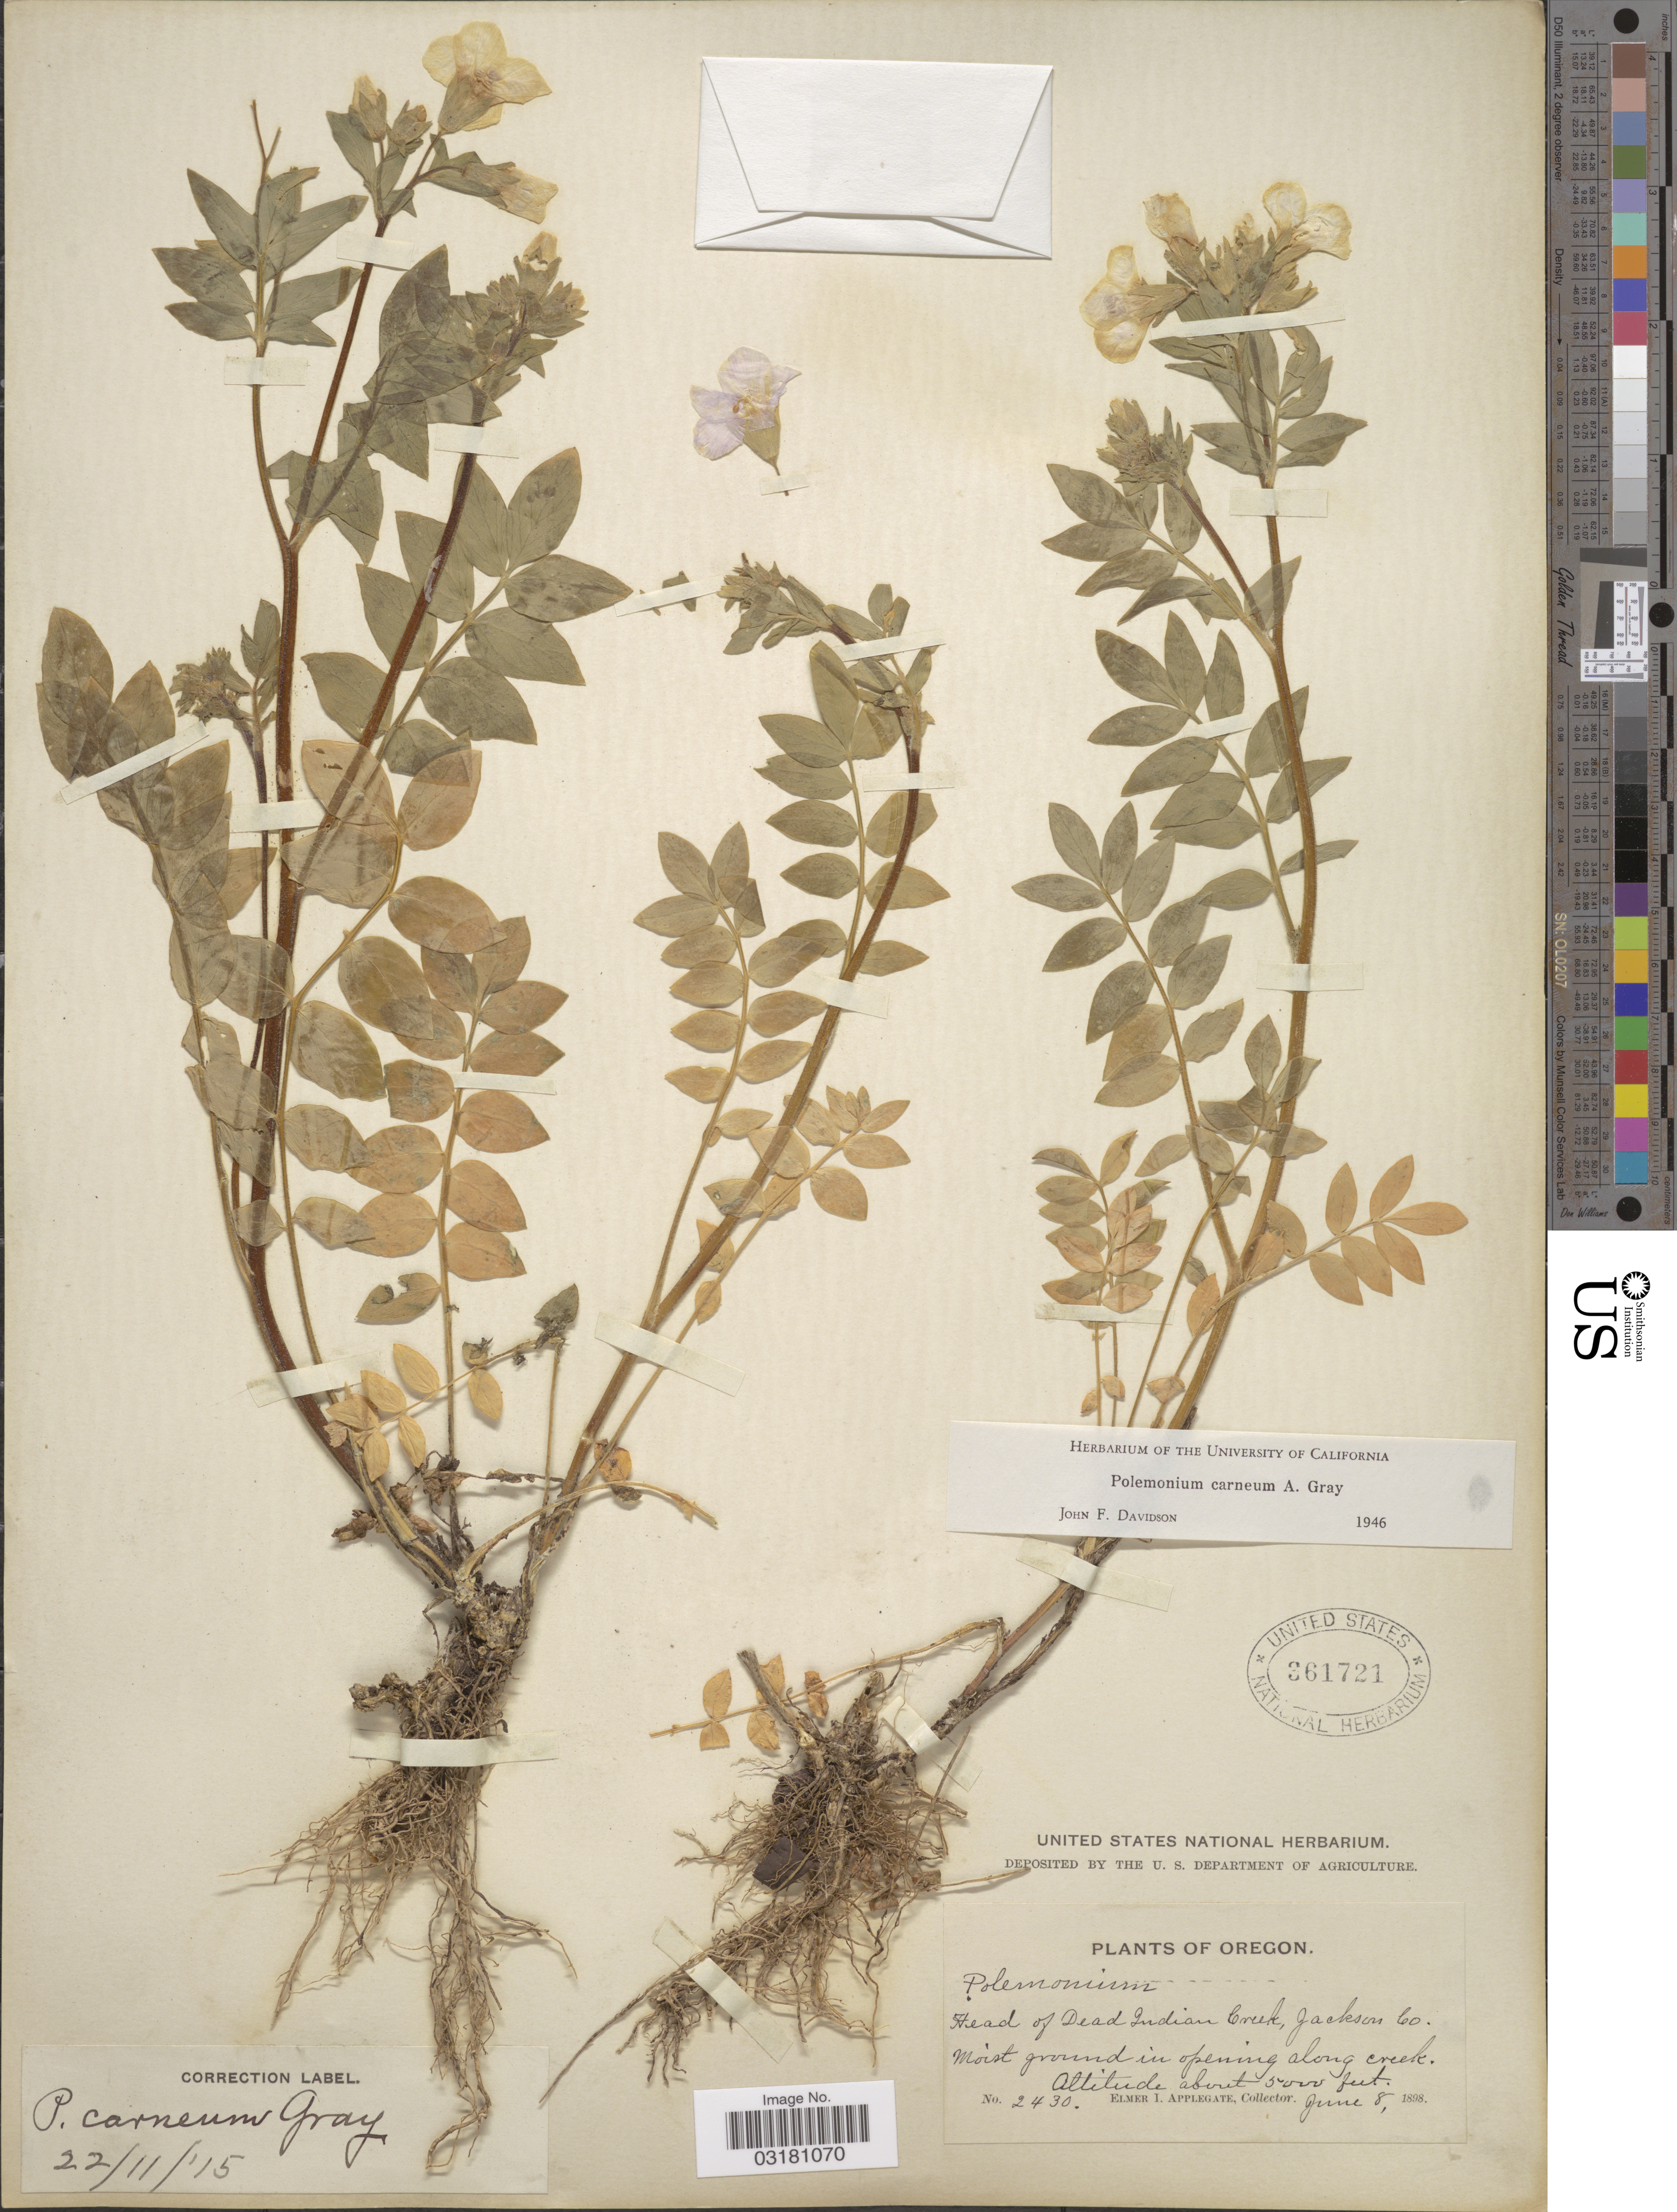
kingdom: Plantae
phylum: Tracheophyta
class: Magnoliopsida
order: Ericales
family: Polemoniaceae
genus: Polemonium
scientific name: Polemonium carneum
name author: A. Gray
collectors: E. I. Applegate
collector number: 2430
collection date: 1898-06-08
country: United States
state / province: Oregon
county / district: Jackson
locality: Head of Dead Indian Creek, Jackson Co.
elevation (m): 1524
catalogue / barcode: US 361721